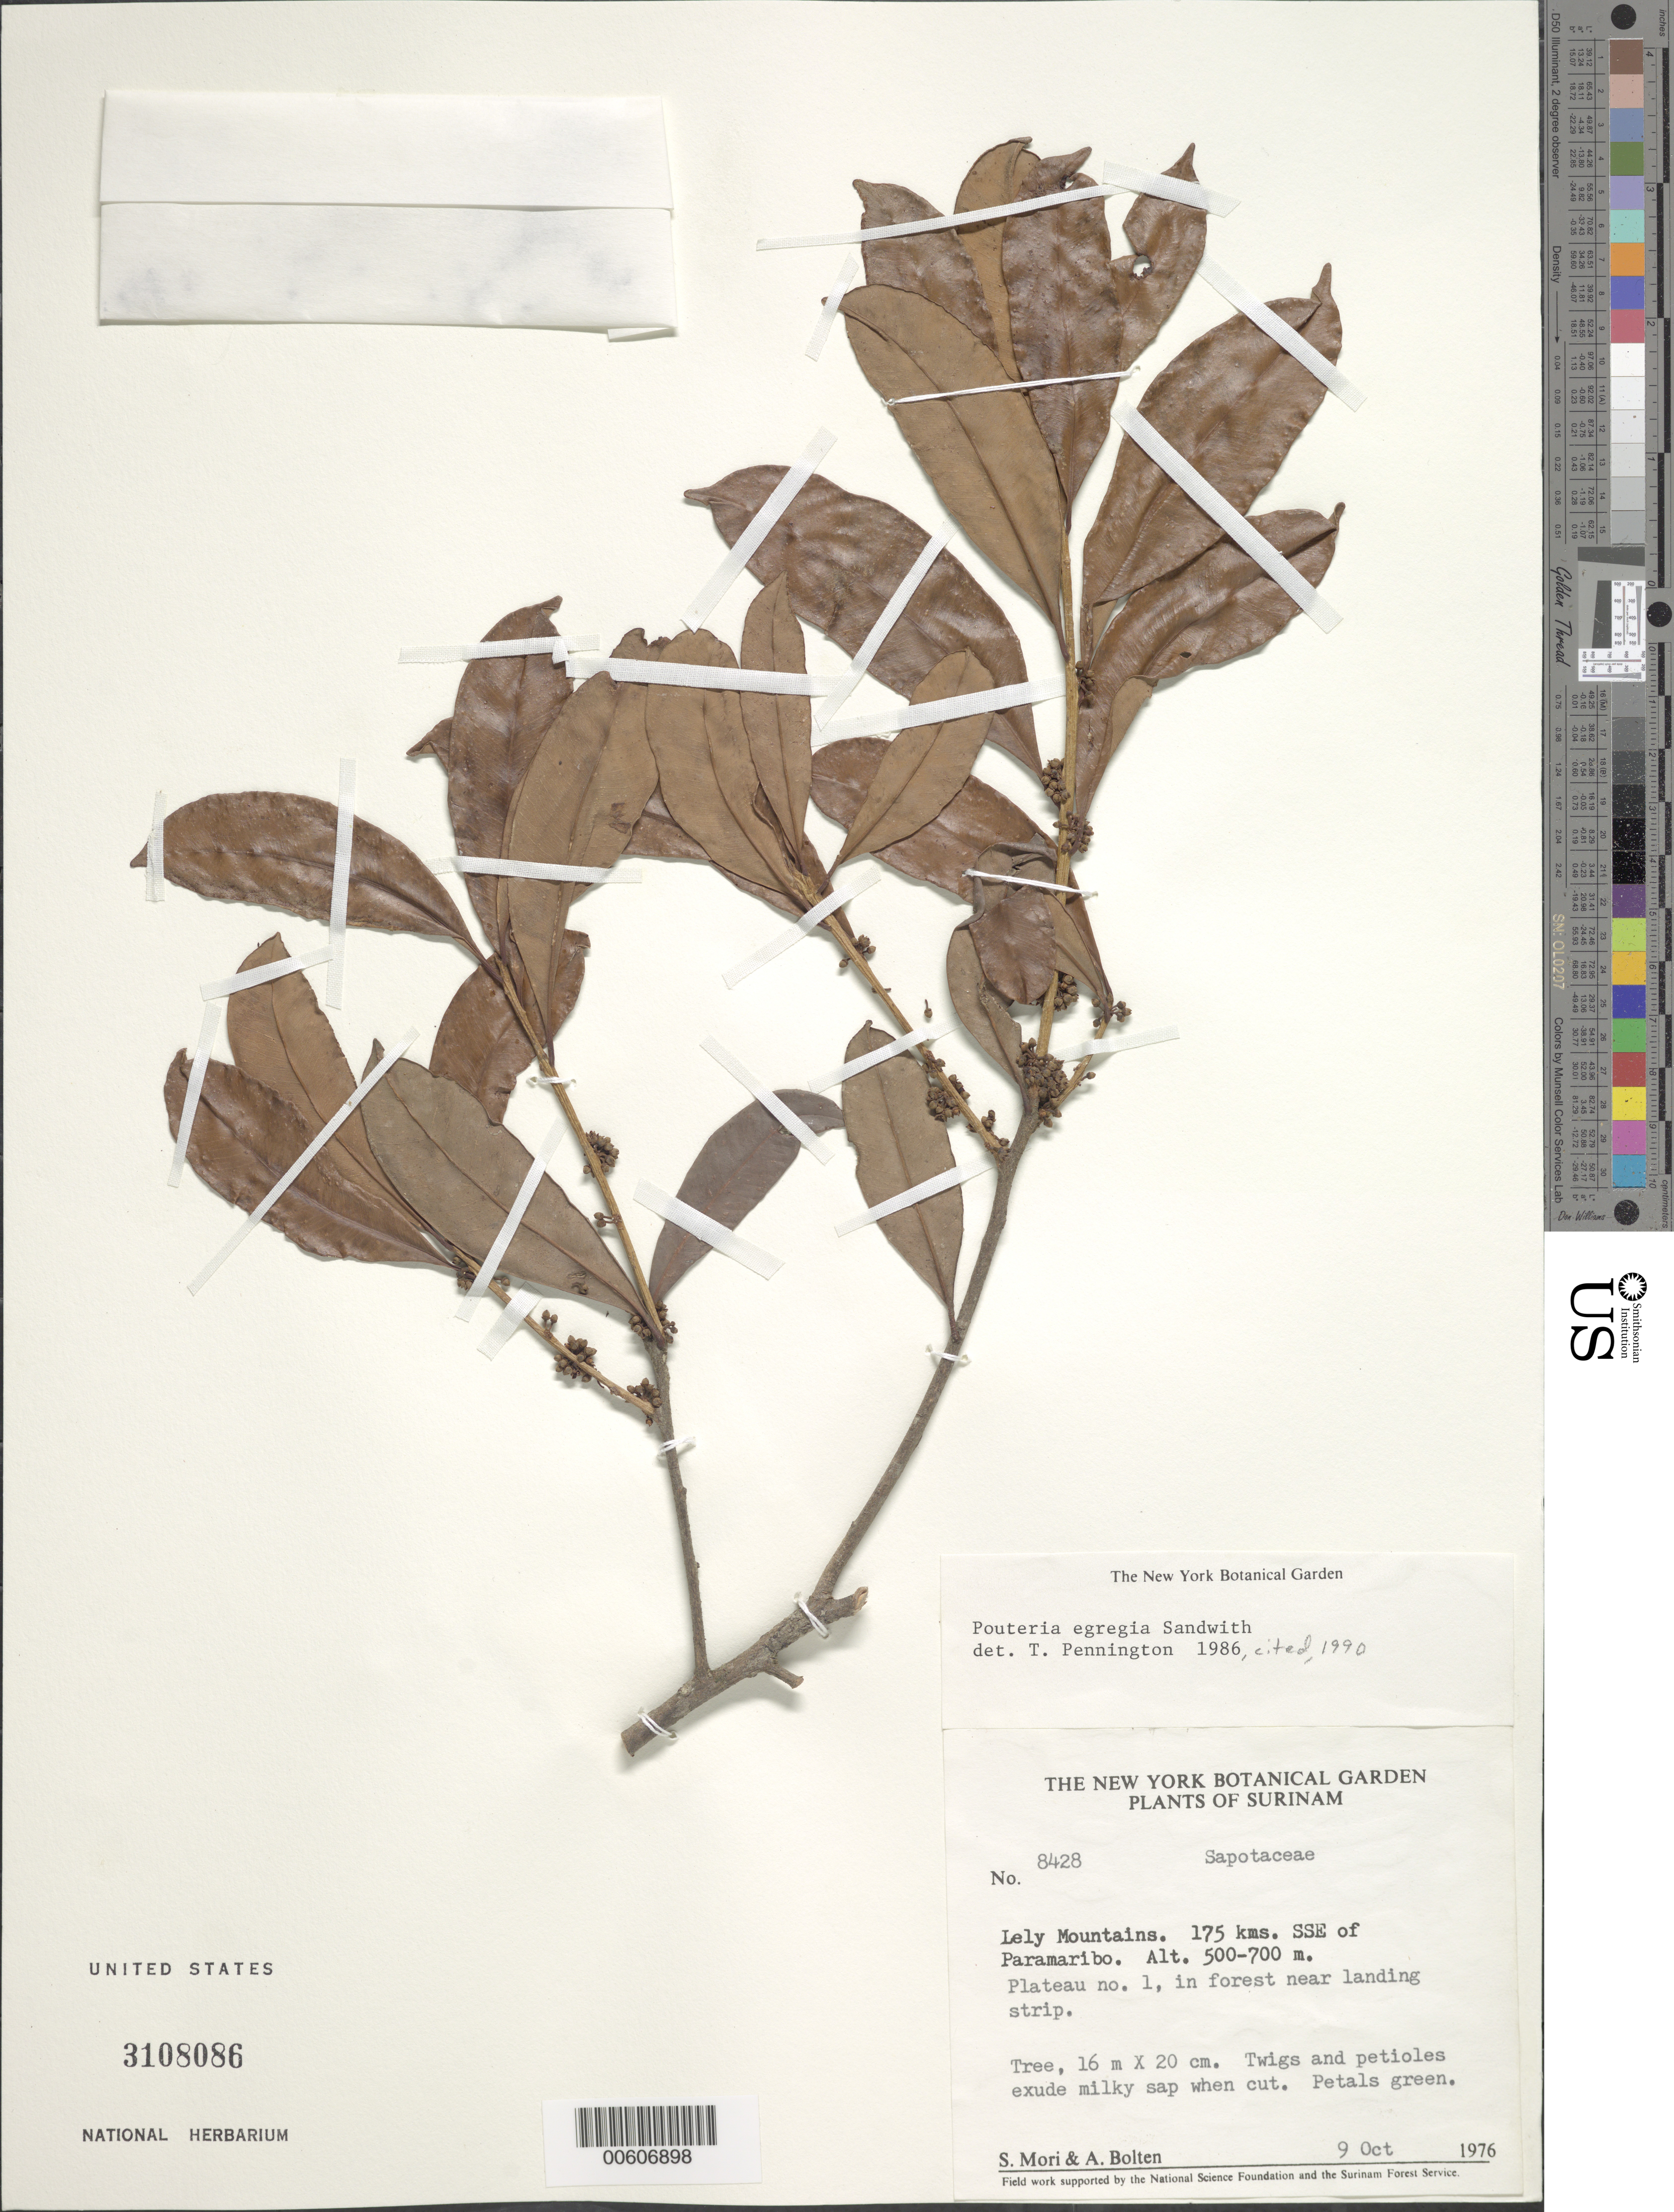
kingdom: Plantae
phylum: Tracheophyta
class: Magnoliopsida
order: Ericales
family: Sapotaceae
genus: Pouteria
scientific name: Pouteria egregia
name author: Sandwith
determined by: Pennington, T. D., (K)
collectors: S. Mori & A. Bolten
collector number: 8428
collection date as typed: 9-Oct-76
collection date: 1976-10-09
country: Suriname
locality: Lely Mts., 175 km SSE of Paramaribo. Plateau no.1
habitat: Forest near landing strip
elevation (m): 500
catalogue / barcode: US 3108086